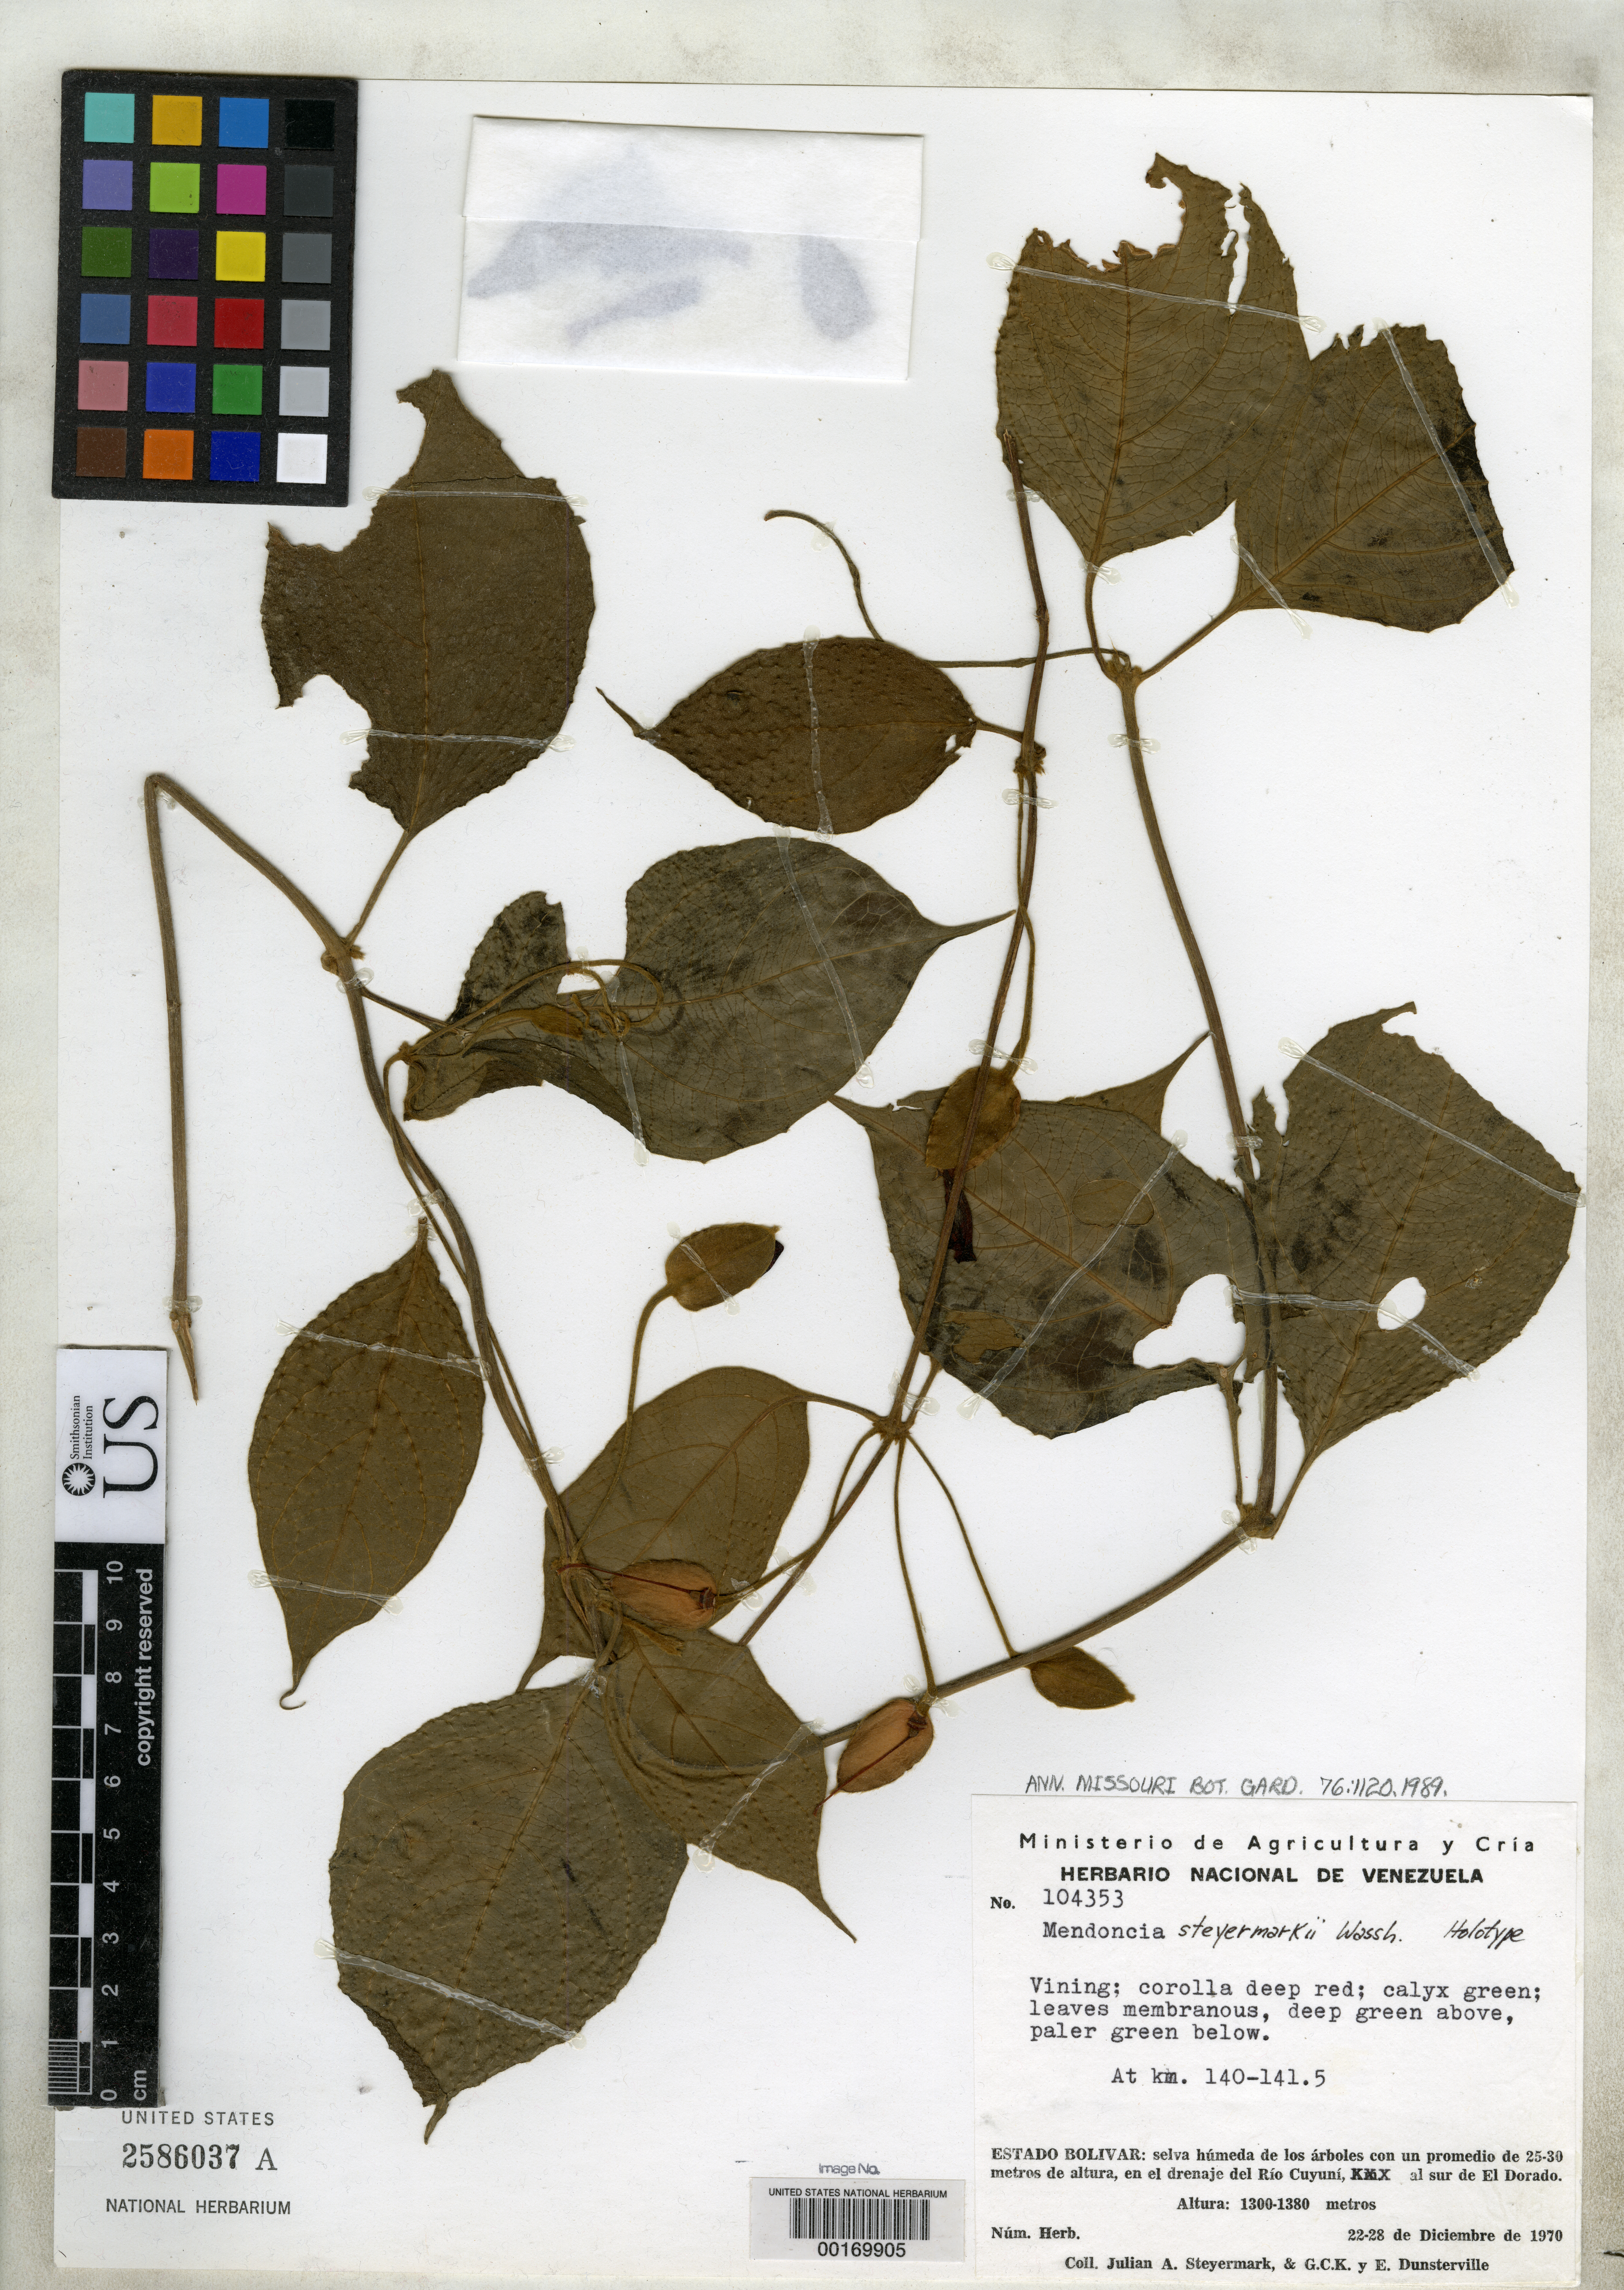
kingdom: Plantae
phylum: Tracheophyta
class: Magnoliopsida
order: Lamiales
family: Acanthaceae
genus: Mendoncia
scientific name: Mendoncia steyermarkii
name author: Wassh.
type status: Holotype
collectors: J. Steyermark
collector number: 104353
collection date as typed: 22 Dec 1970 to 28 Dec 1970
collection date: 1970-12-22/1970-12-28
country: Venezuela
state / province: Bolivar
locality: Km 133.5, drainage of Rio Cuyuni, S of El Dorado.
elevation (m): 1300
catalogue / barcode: US 2586037A